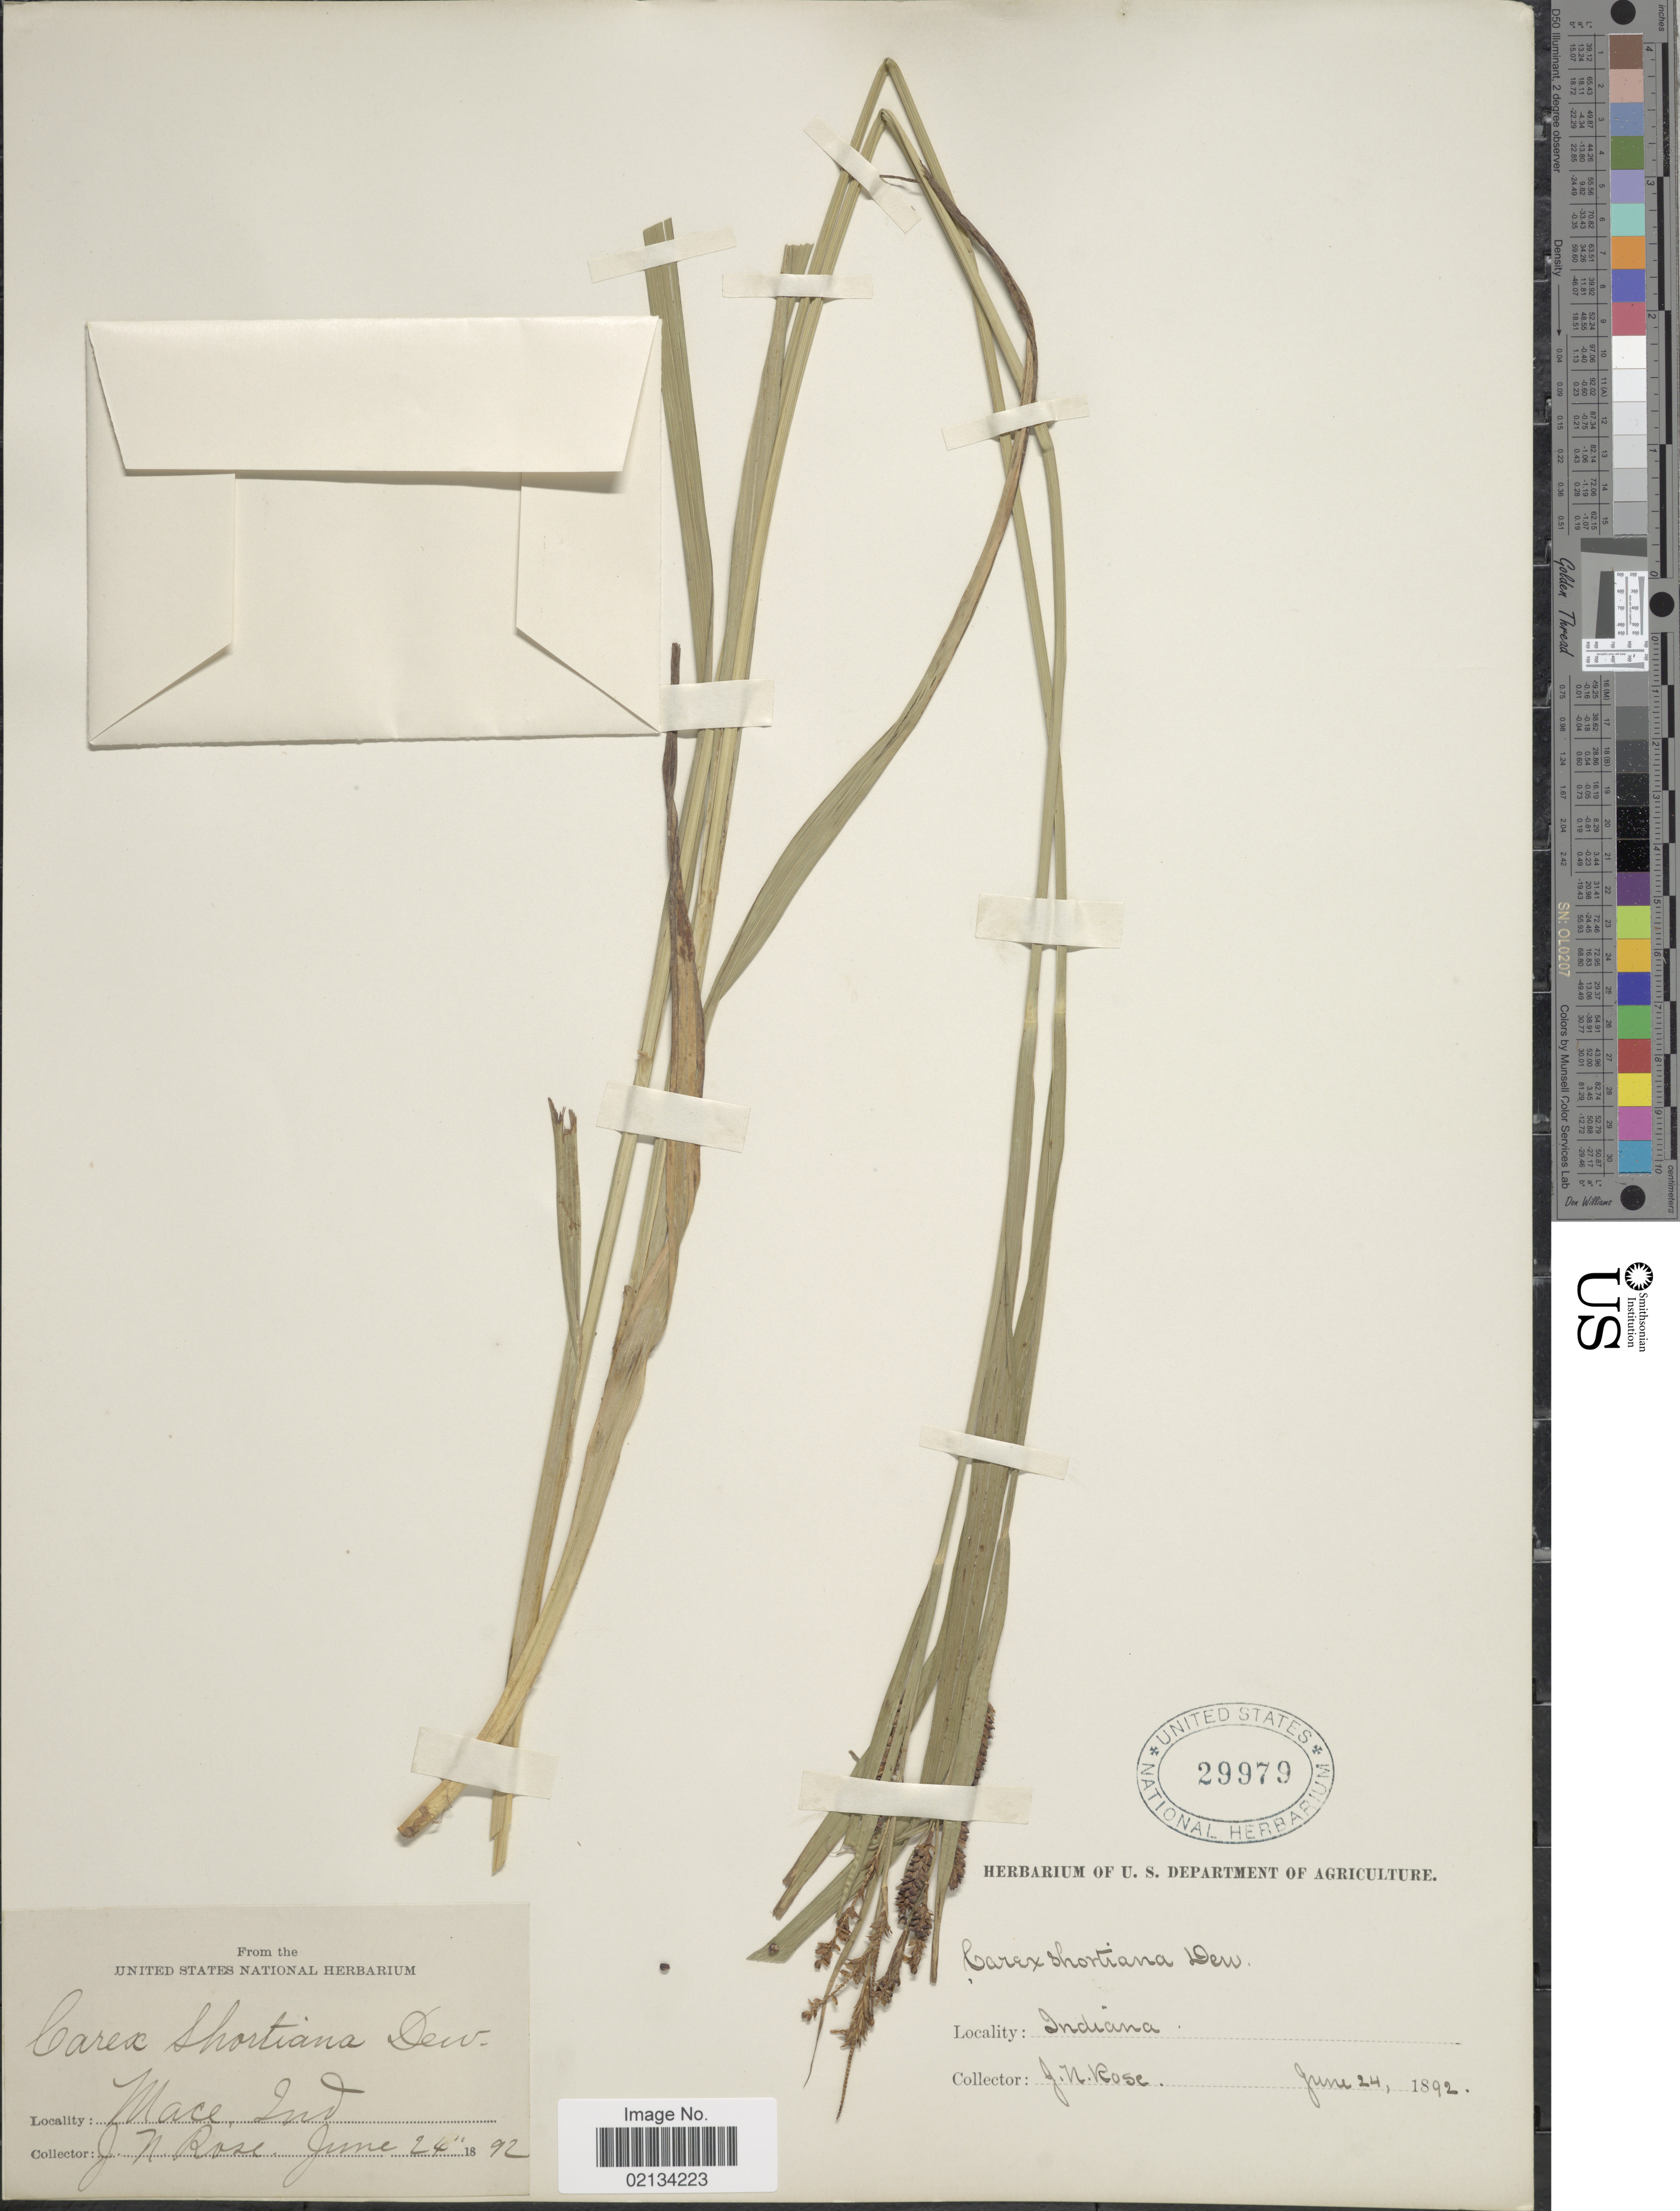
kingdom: Plantae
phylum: Tracheophyta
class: Liliopsida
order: Poales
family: Cyperaceae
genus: Carex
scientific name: Carex shortiana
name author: Dewey & Torr.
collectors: J. N. Rose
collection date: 1892-06-24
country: United States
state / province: Indiana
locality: Mace.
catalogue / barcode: US 29979